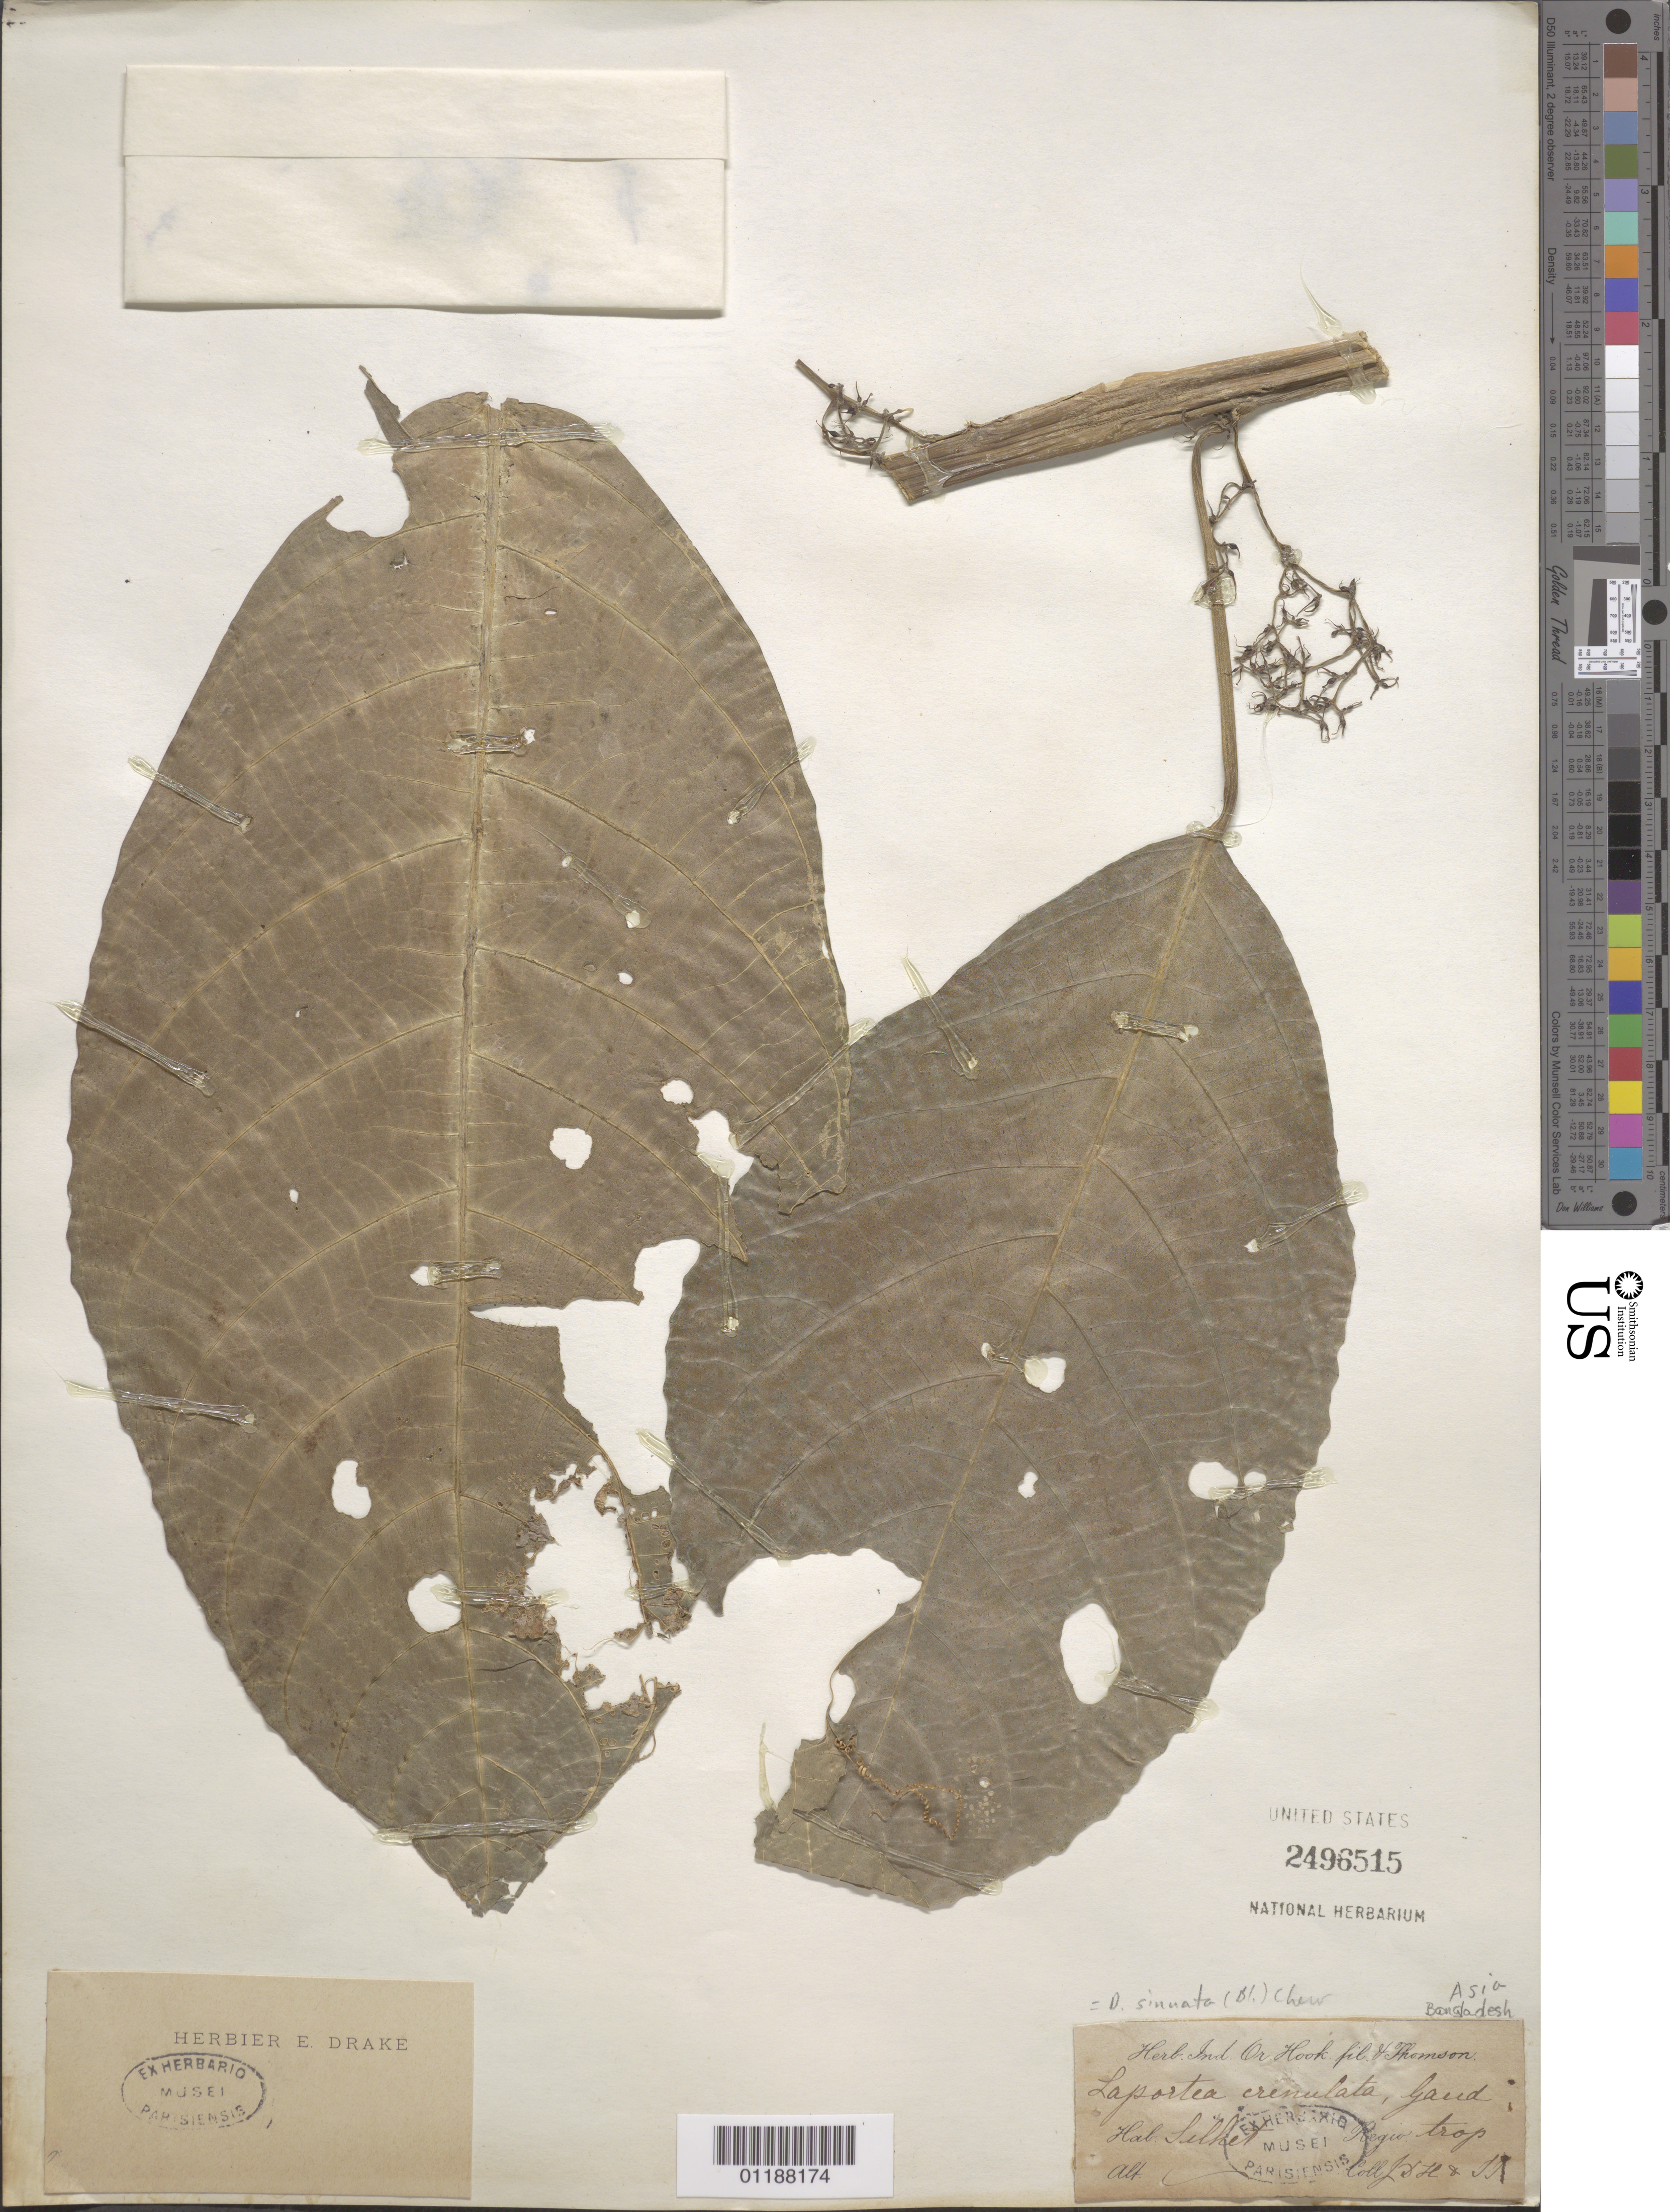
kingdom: Plantae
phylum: Tracheophyta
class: Magnoliopsida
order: Rosales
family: Urticaceae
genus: Dendrocnide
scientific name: Dendrocnide sinuata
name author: (Blume) Chew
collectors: J. D. Hooker & T. Thomson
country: Bangladesh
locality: Silhet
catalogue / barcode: US 2496515